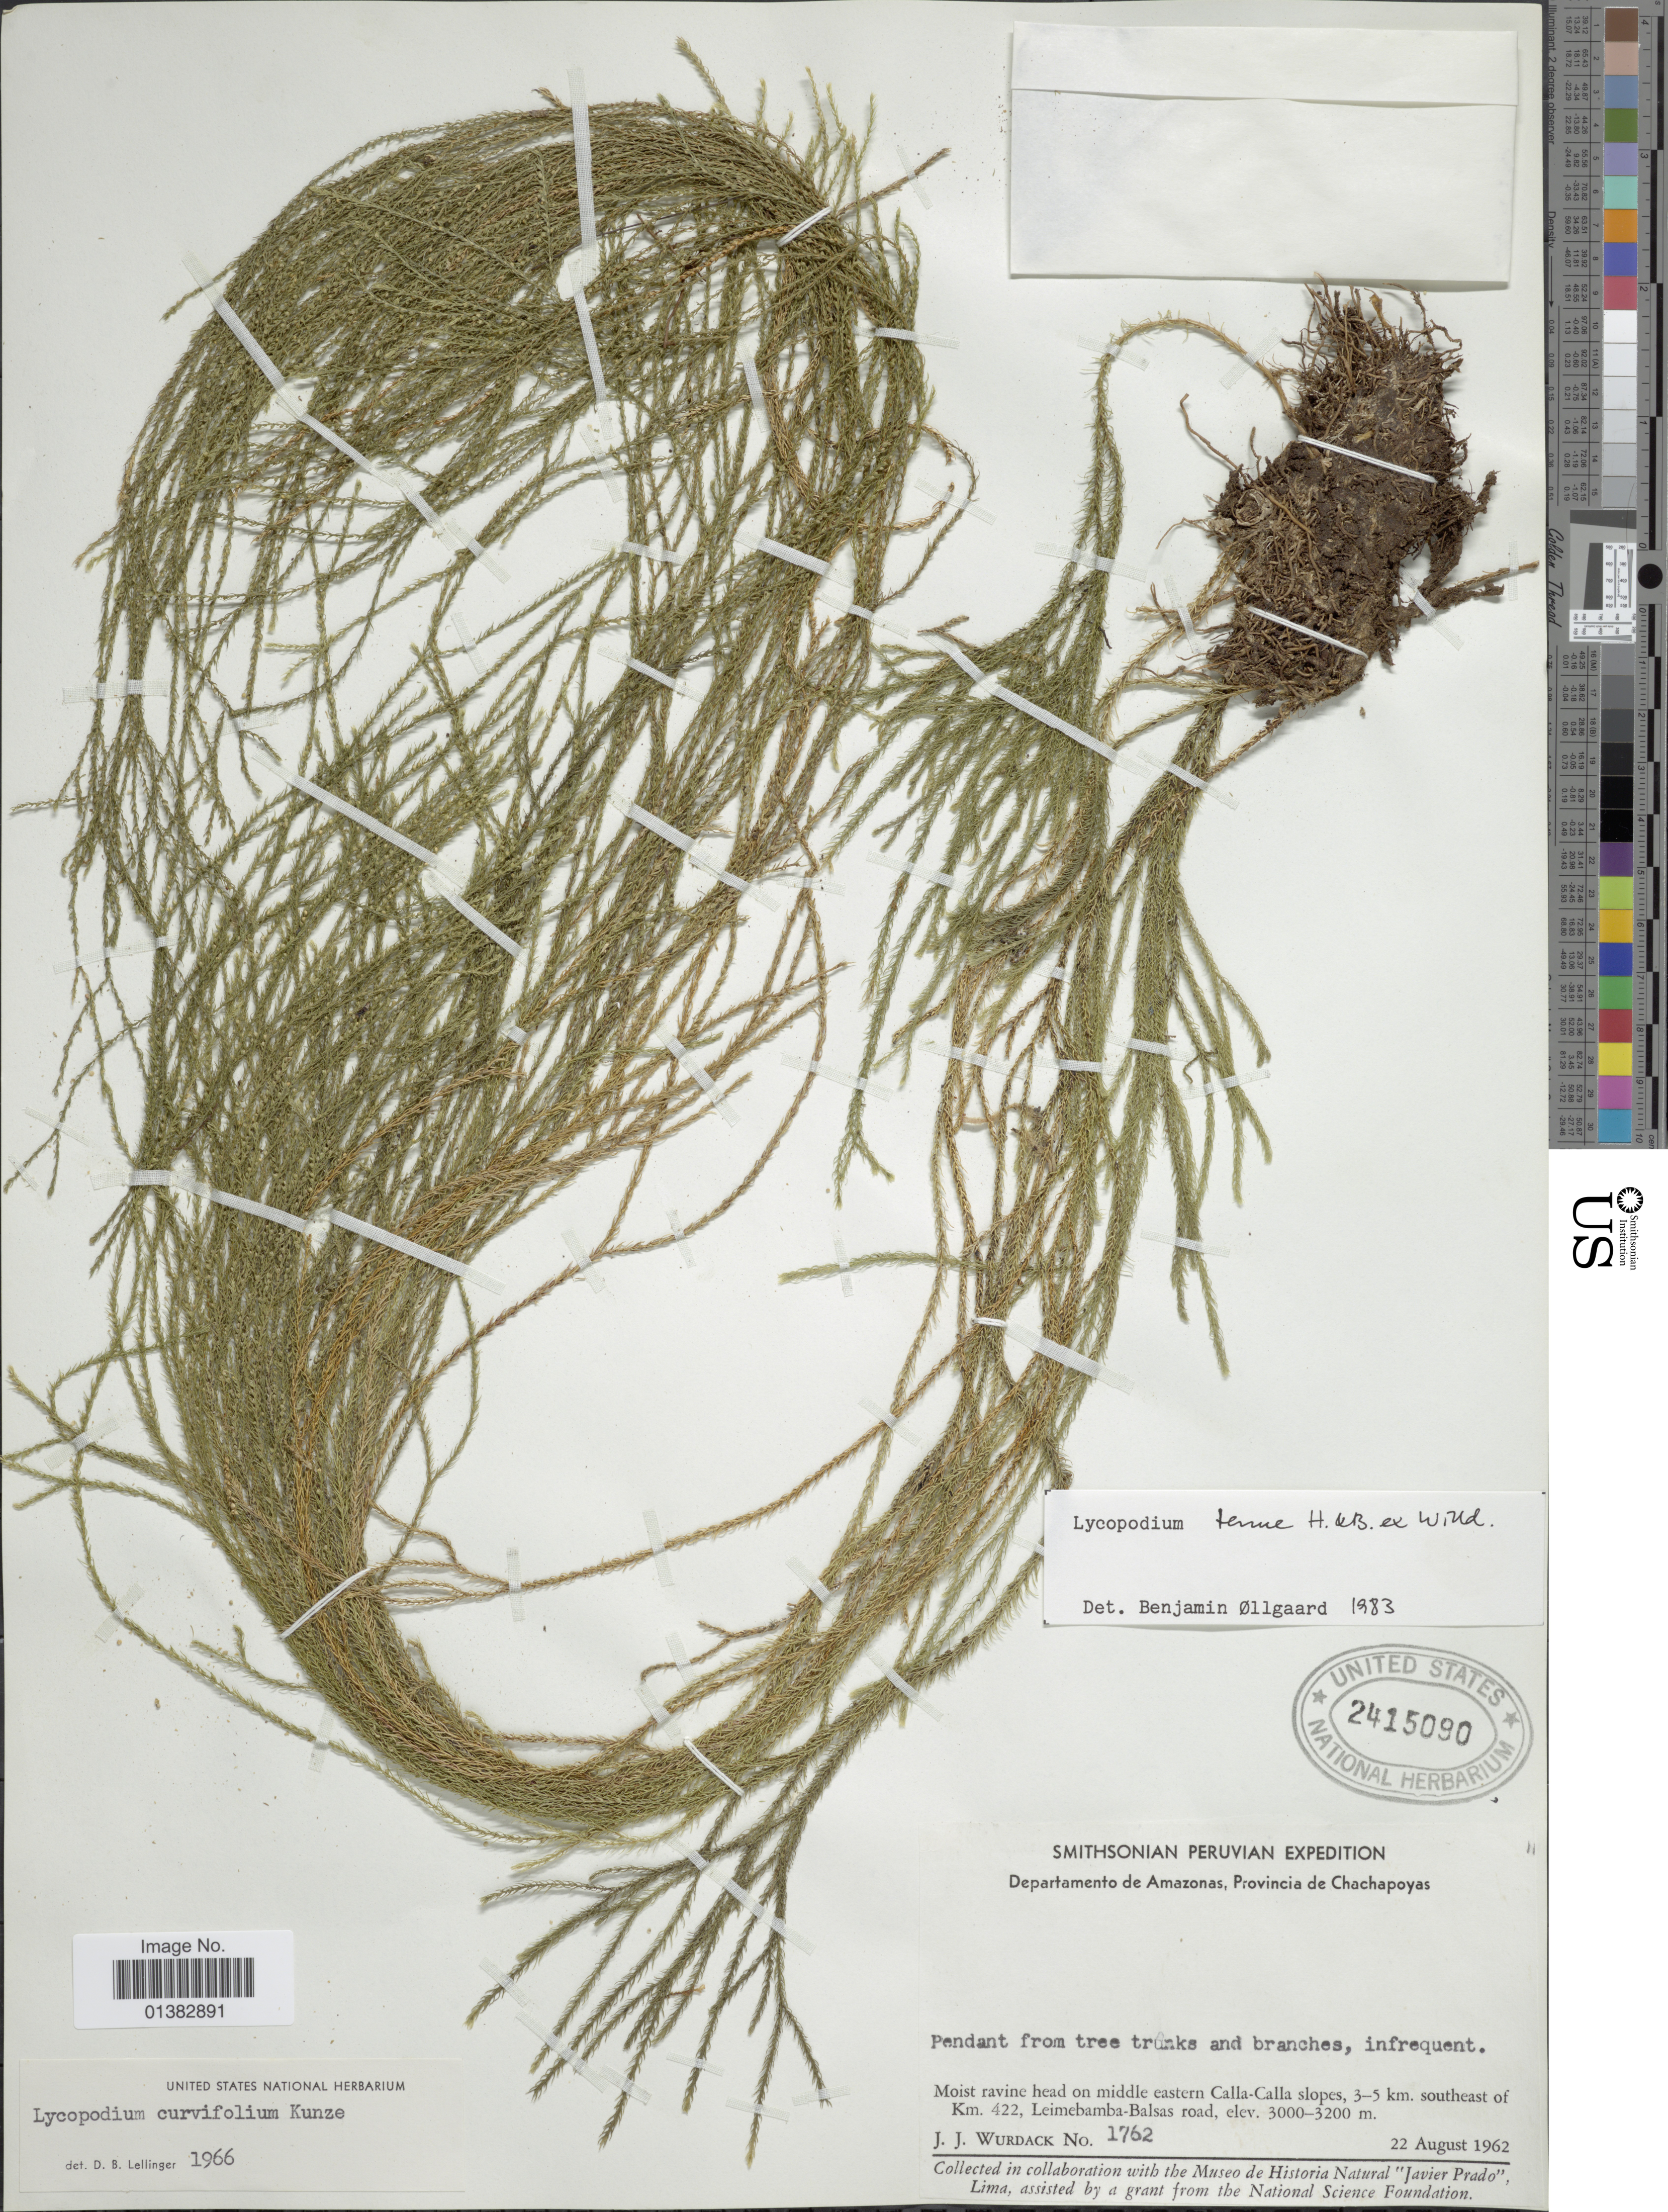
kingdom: Plantae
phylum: Tracheophyta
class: Lycopodiopsida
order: Lycopodiales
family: Lycopodiaceae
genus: Phlegmariurus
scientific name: Phlegmariurus tenuis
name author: (Humb. & Bonpl. ex Willd.) B. Øllg.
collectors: J. J. Wurdack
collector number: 1762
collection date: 1962-08-22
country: Peru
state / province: Amazonas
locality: Provincia de Chachapoyas, Mois ravine head on middle eastern Calla-Calla slopes, 3-5 km. southeast of Km. 422, Leimebamba-Balsas road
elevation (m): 3000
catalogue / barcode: US 2415090